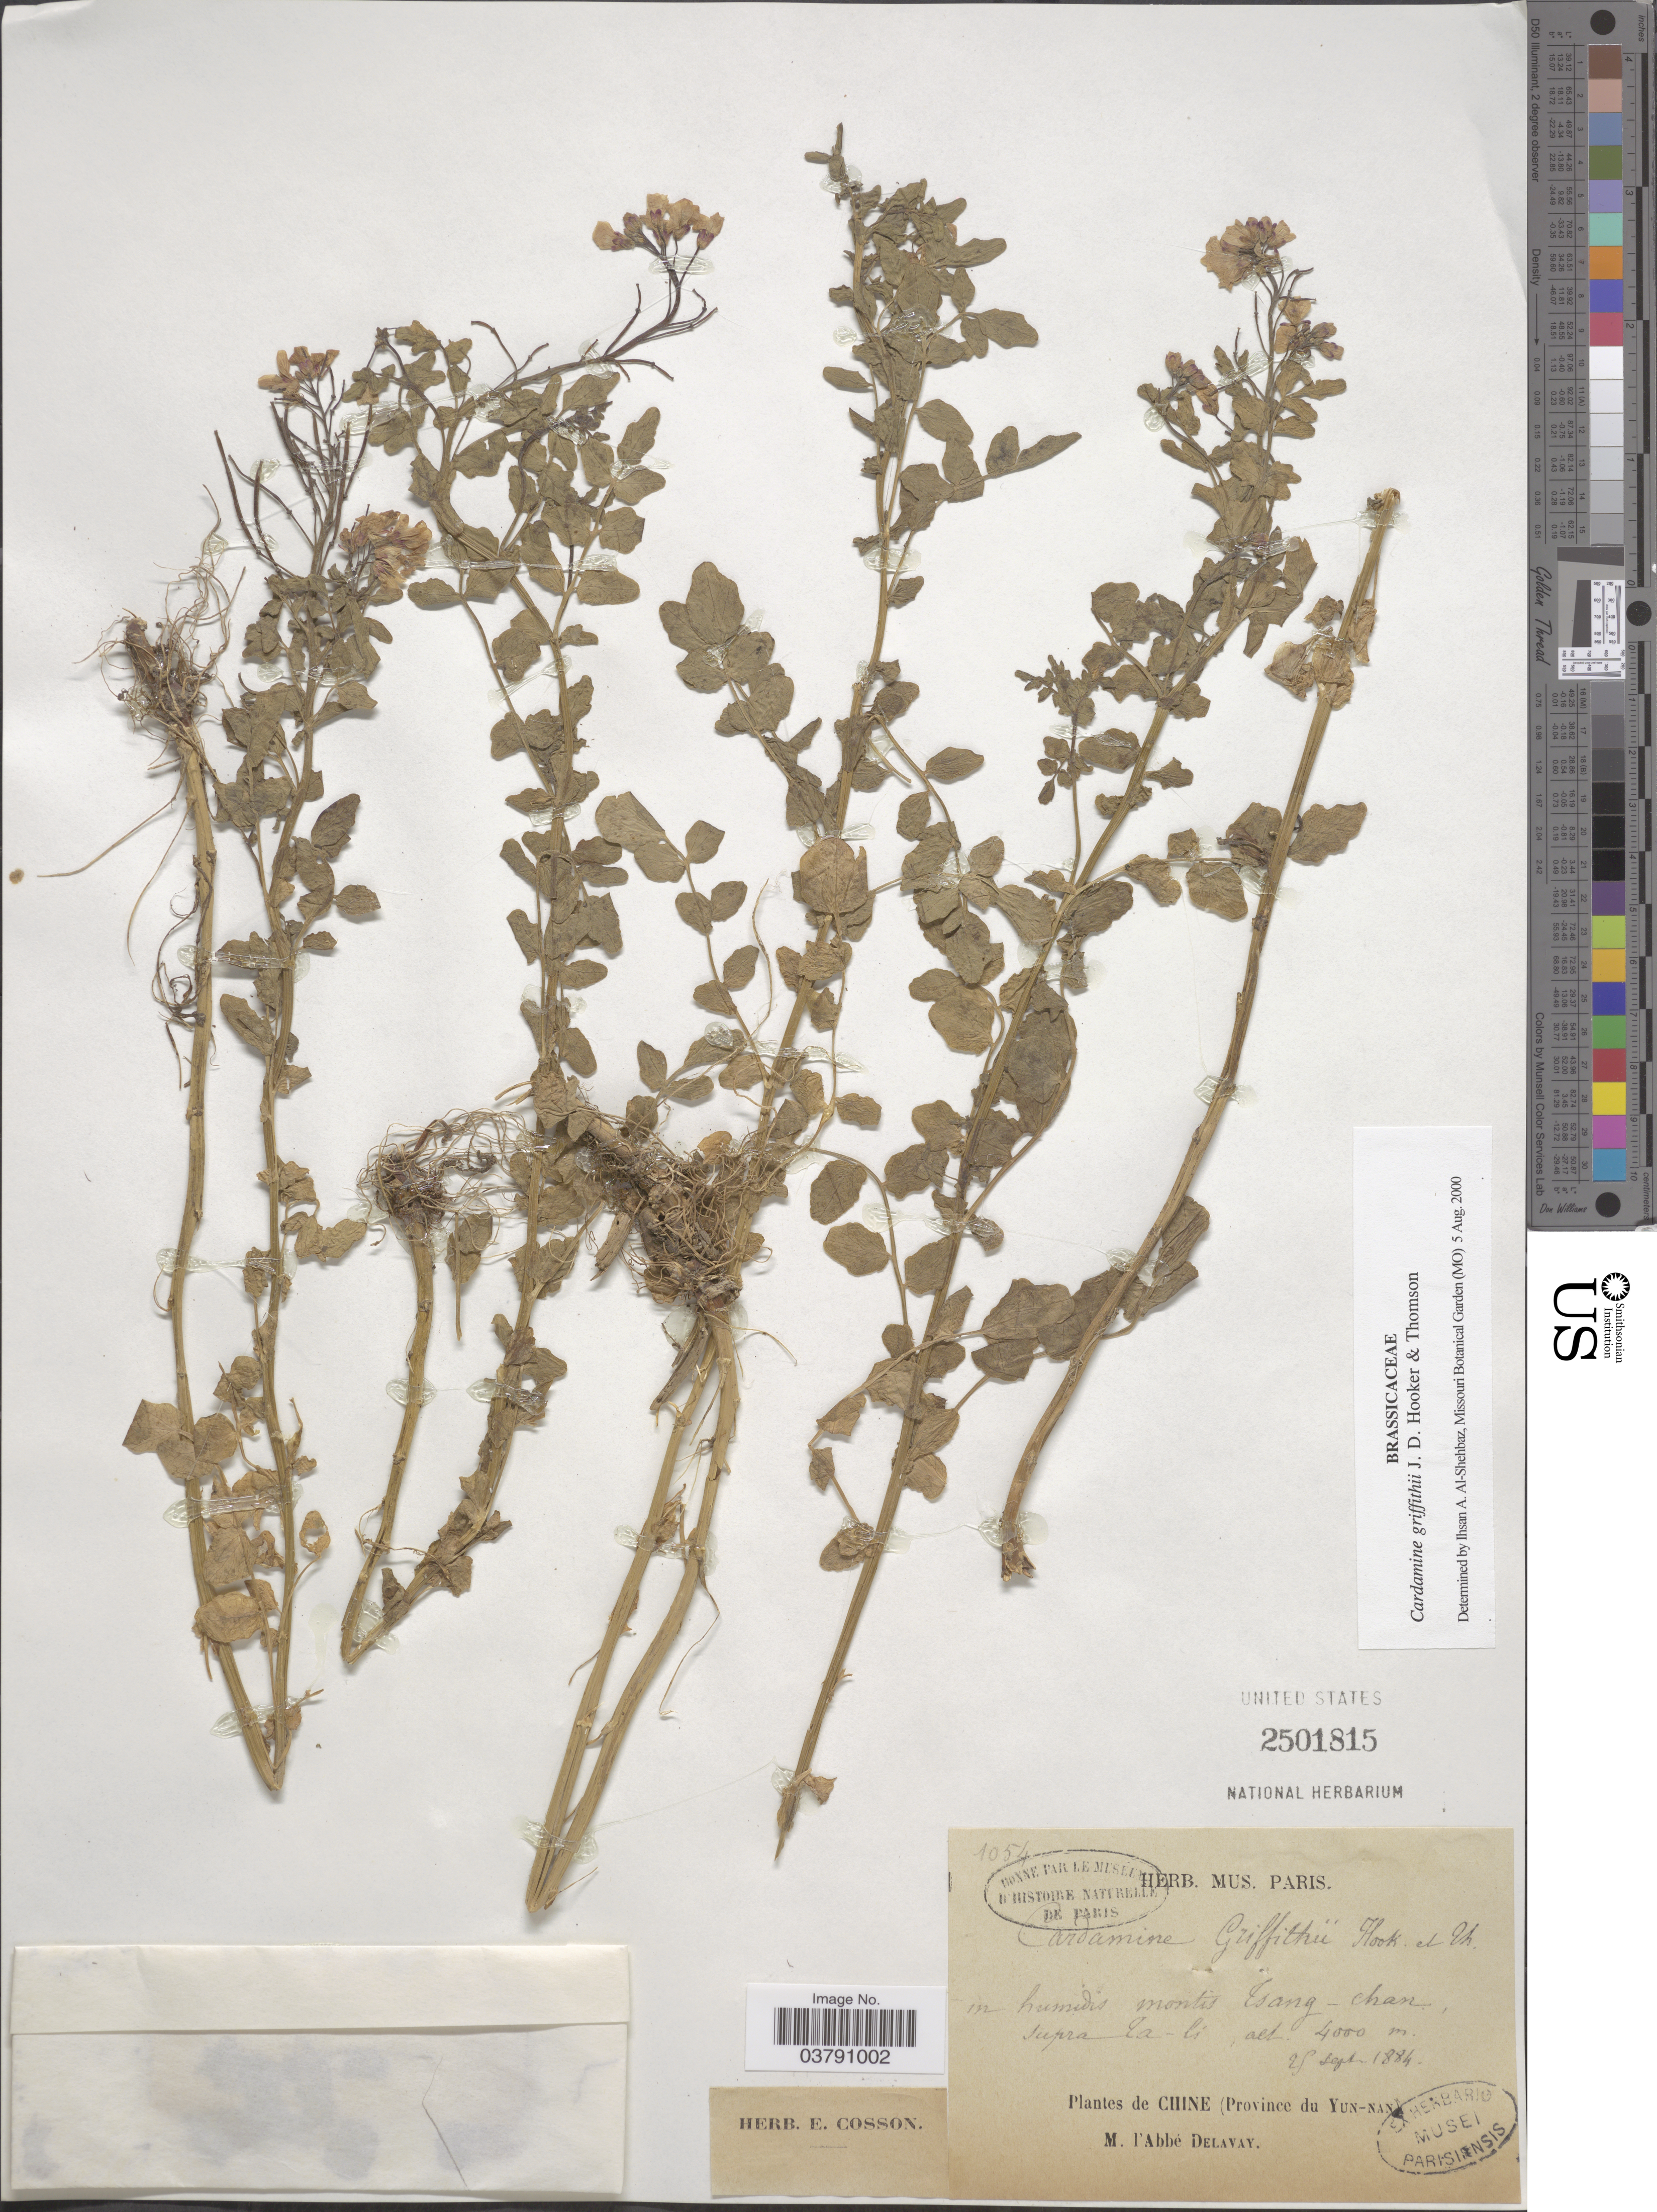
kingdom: Plantae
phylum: Tracheophyta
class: Magnoliopsida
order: Brassicales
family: Brassicaceae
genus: Cardamine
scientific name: Cardamine griffithii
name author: (Thomson) Hook. f.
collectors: P. Delavay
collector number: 1054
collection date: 1884-09-25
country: China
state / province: Yunnan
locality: In humidis montis Tsang-chan, supra Ta-li.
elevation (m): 4000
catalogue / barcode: US 2501815